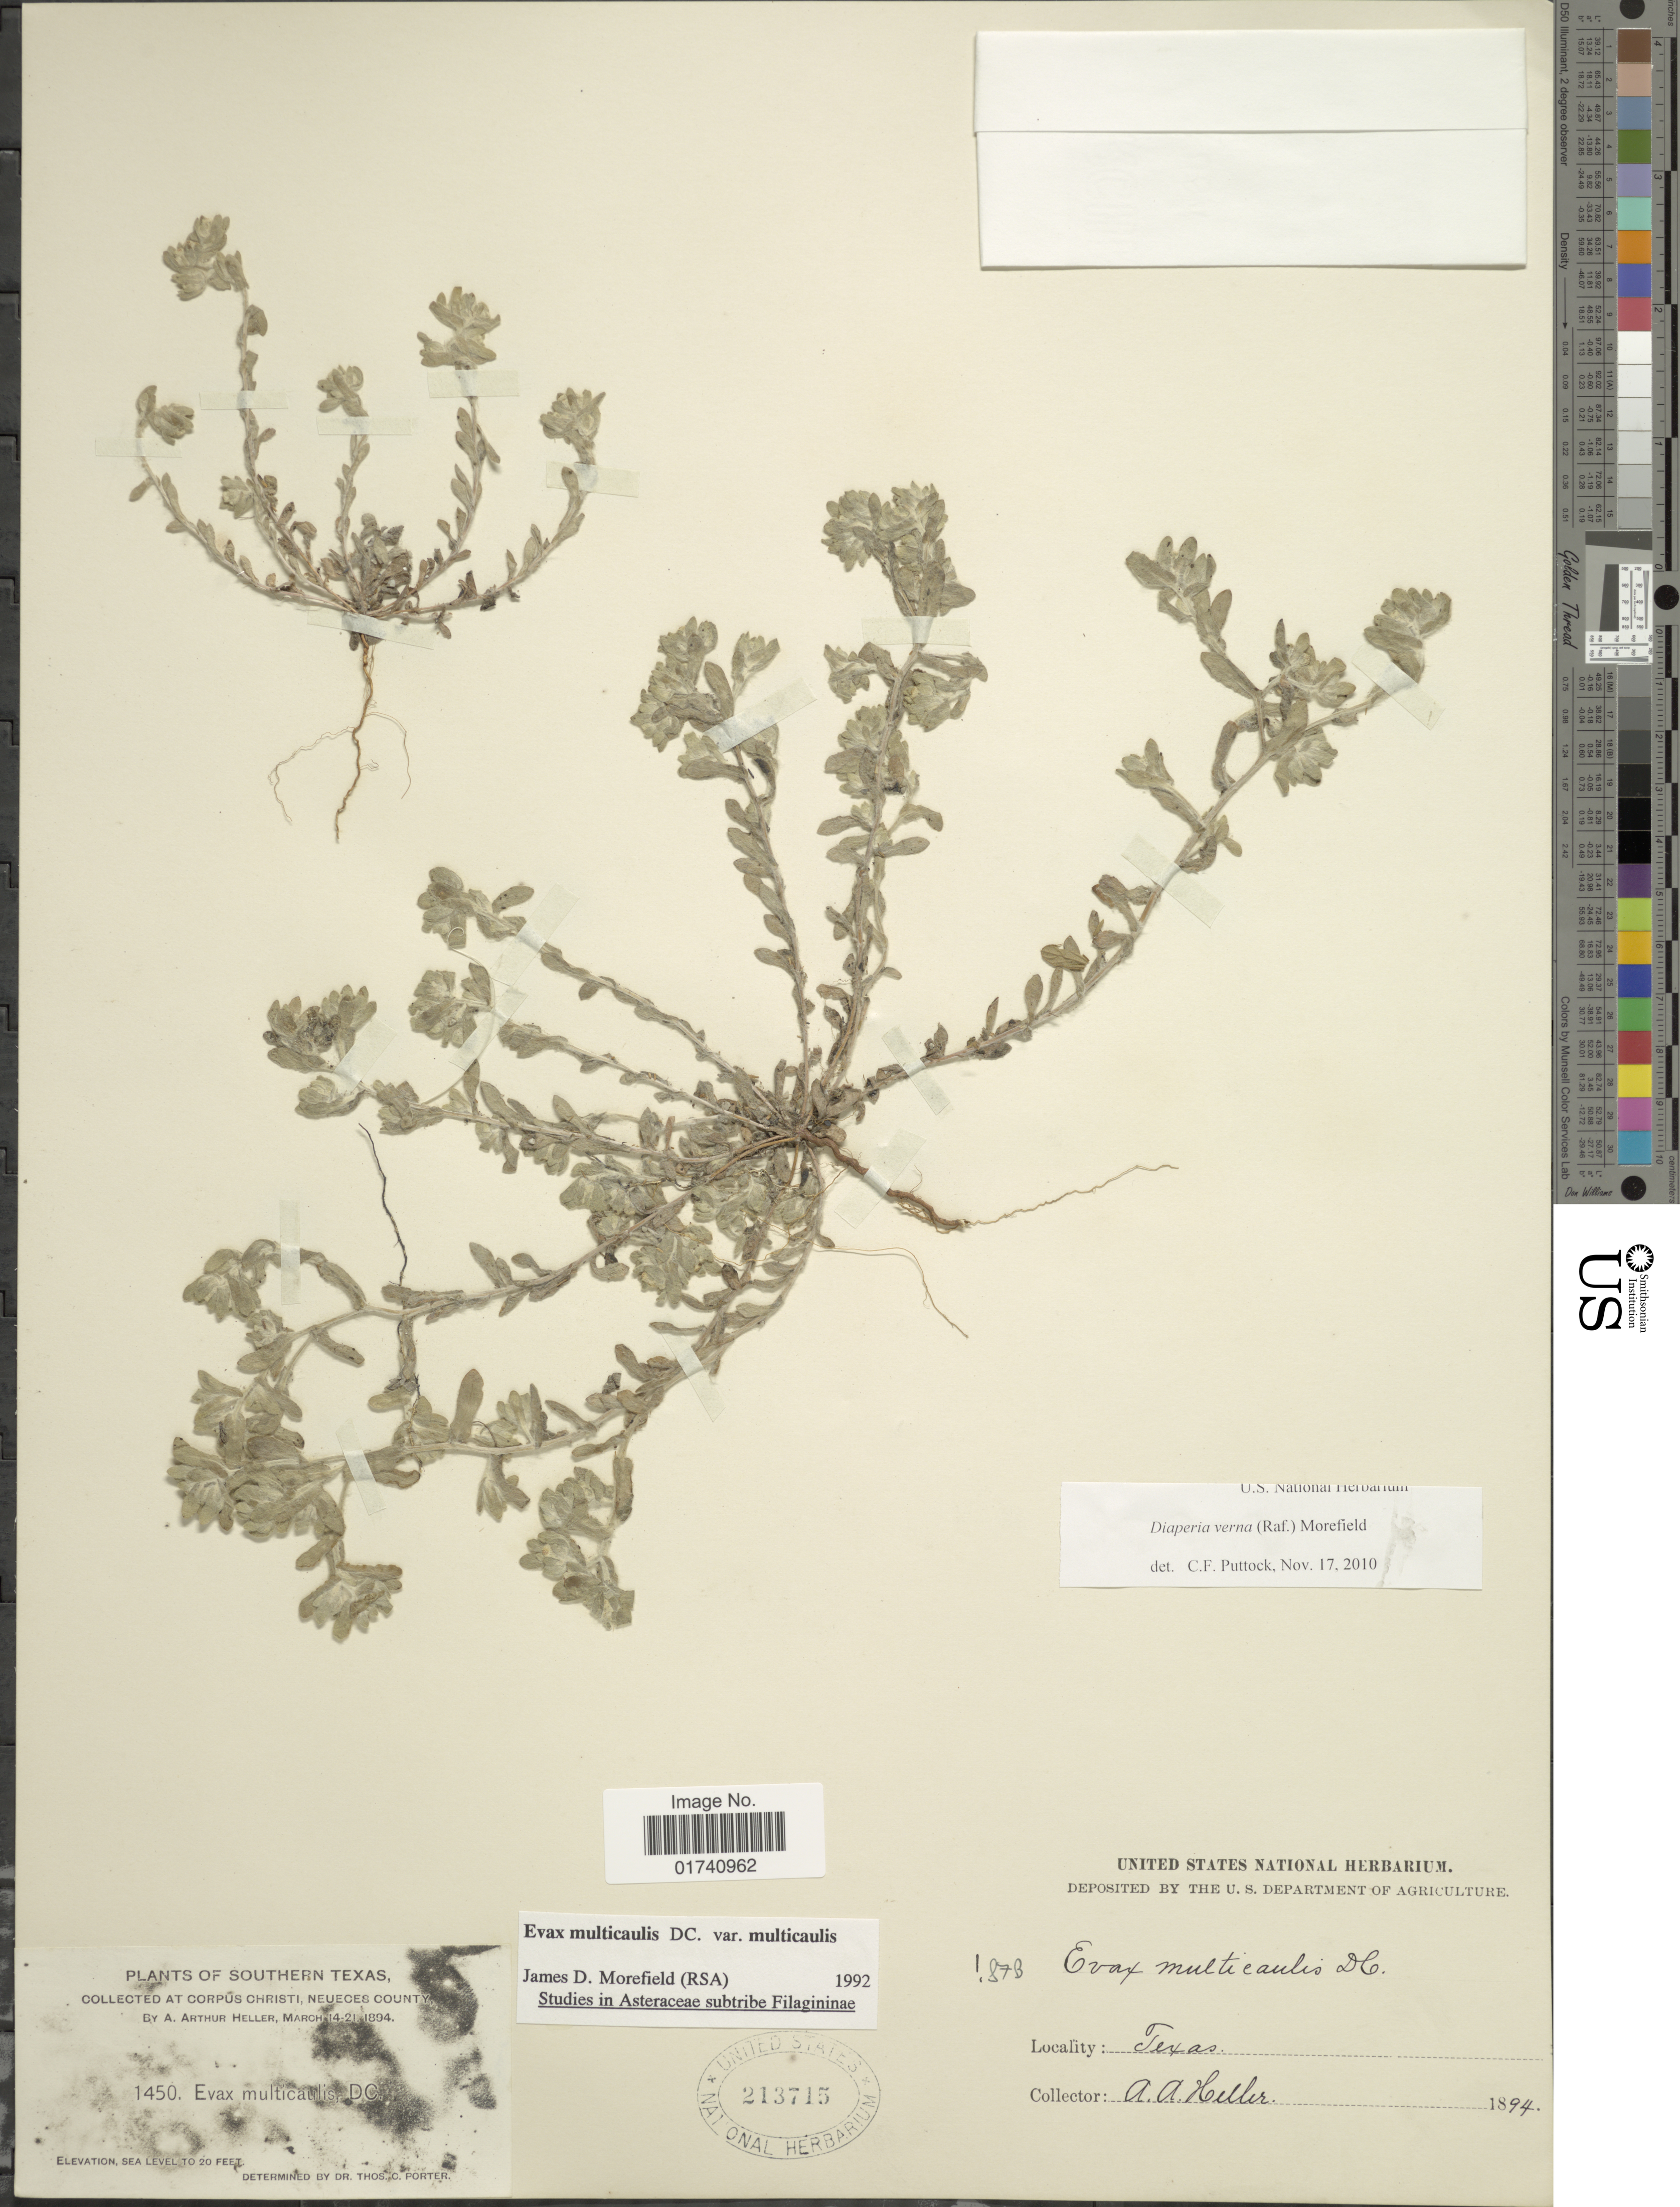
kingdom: Plantae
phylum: Tracheophyta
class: Magnoliopsida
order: Asterales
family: Asteraceae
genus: Diaperia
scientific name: Diaperia verna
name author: (Raf.) Morefield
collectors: A. A. Heller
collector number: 1450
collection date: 1894-03-14/1894-03-21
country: United States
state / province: Texas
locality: Southern Texas. Corpus Christi, Neueces County.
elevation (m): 6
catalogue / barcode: US 213715